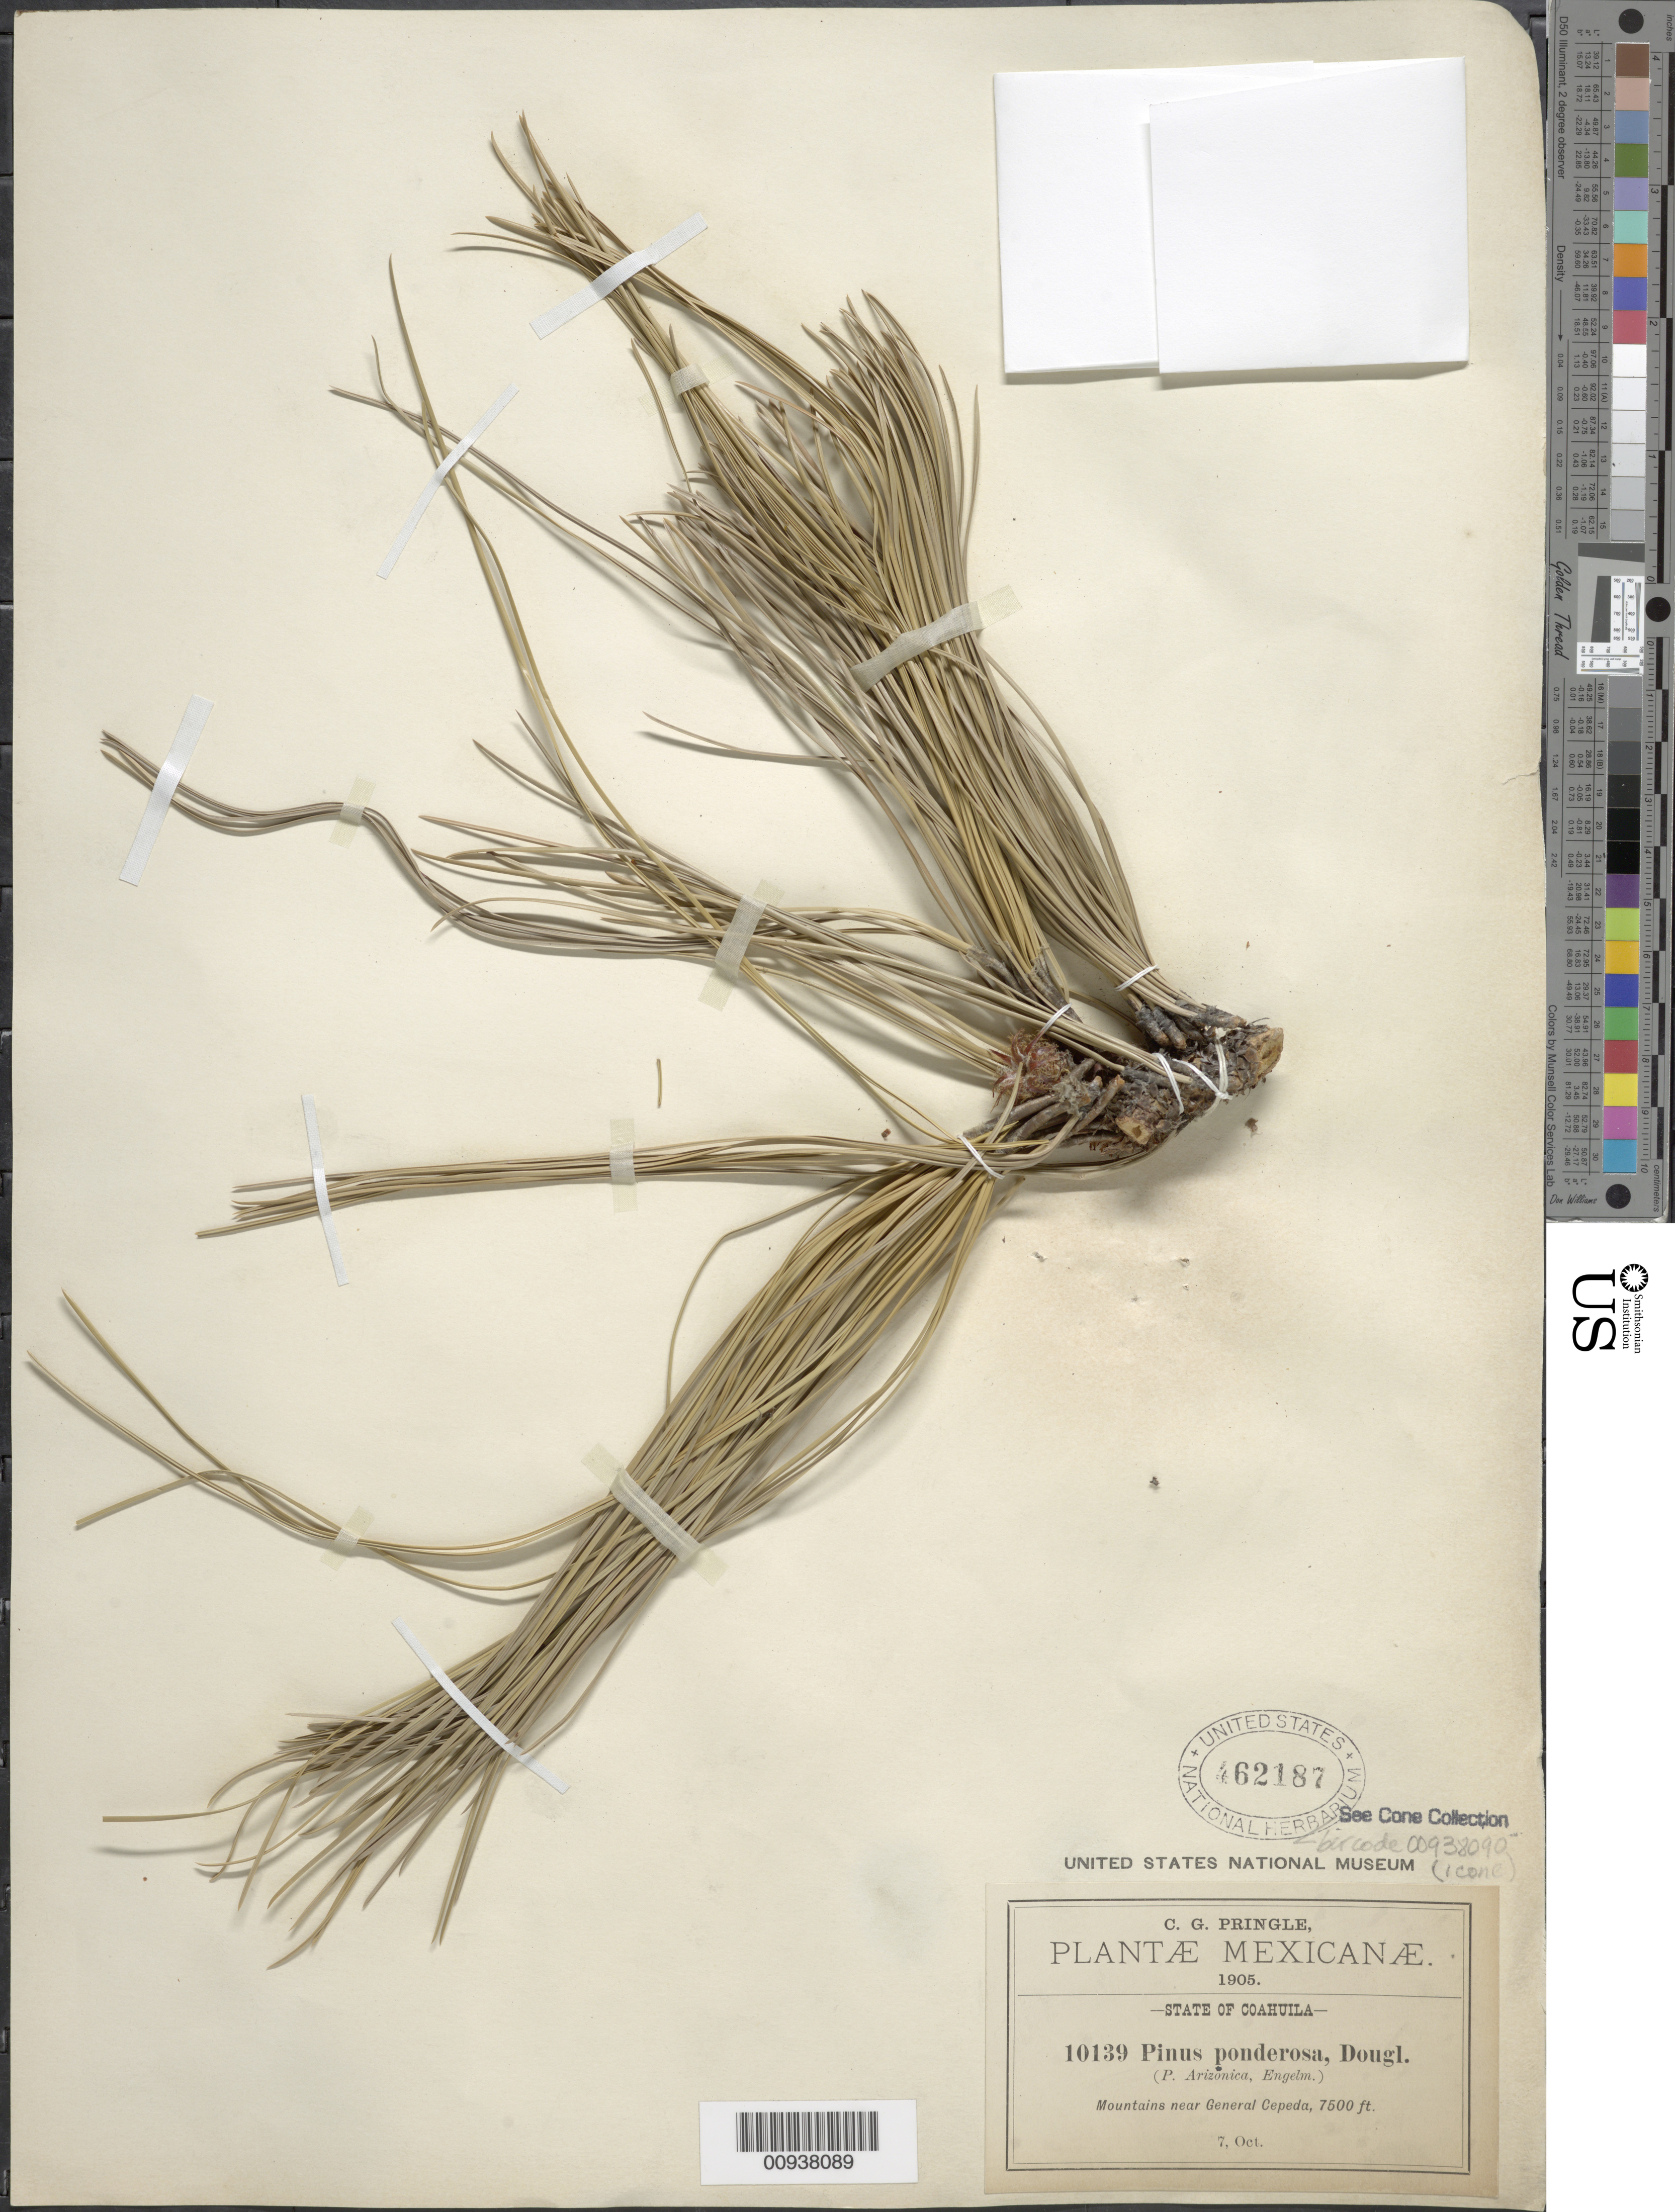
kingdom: Plantae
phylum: Tracheophyta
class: Pinopsida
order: Pinales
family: Pinaceae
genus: Pinus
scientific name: Pinus ponderosa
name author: Douglas ex C. Lawson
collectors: C. G. Pringle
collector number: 10139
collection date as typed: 07 Oct 1905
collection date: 1905-10-07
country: Mexico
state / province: Coahuila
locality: Near General Cepeda.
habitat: Mountains.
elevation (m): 2286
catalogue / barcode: US 462187